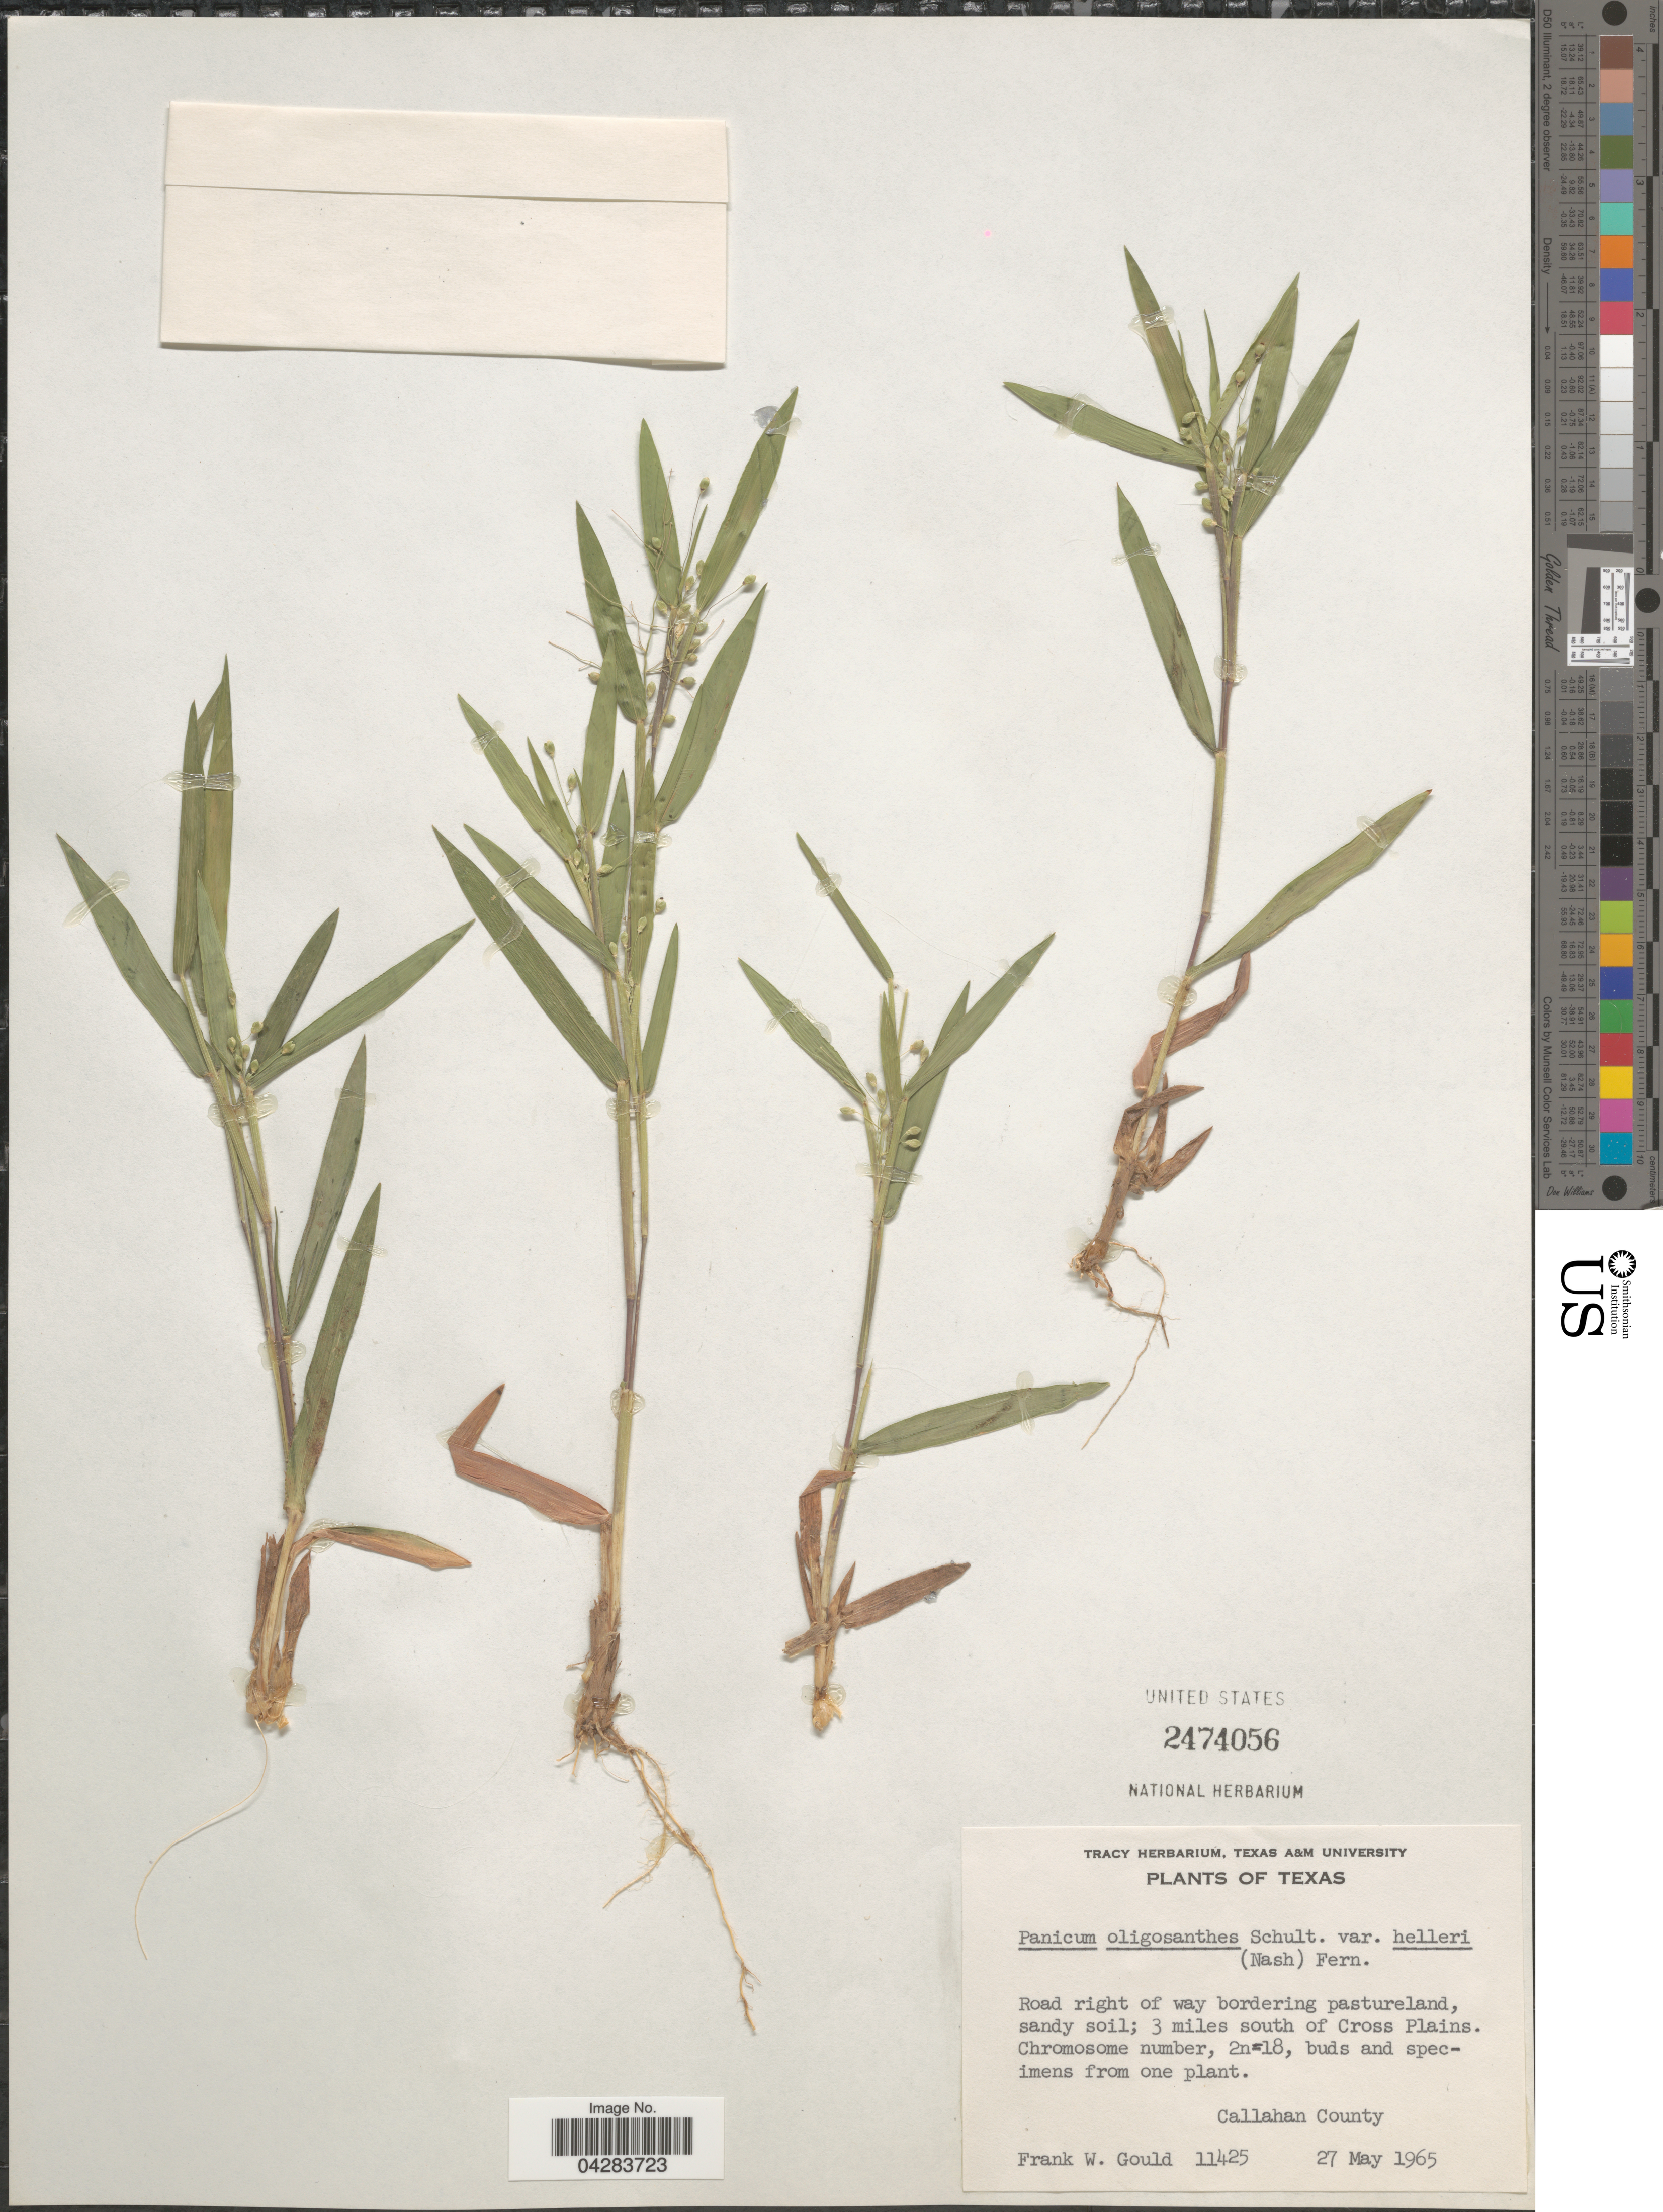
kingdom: Plantae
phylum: Tracheophyta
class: Liliopsida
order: Poales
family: Poaceae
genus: Dichanthelium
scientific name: Dichanthelium oligosanthes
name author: (Schult.) Gould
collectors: F. W. Gould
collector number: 11425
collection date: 1965-05-27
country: United States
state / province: Texas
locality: Road right of way bordering pastureland, sandy soil; 3 miles south of Cross Plains. Callahan County.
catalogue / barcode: US 2474056